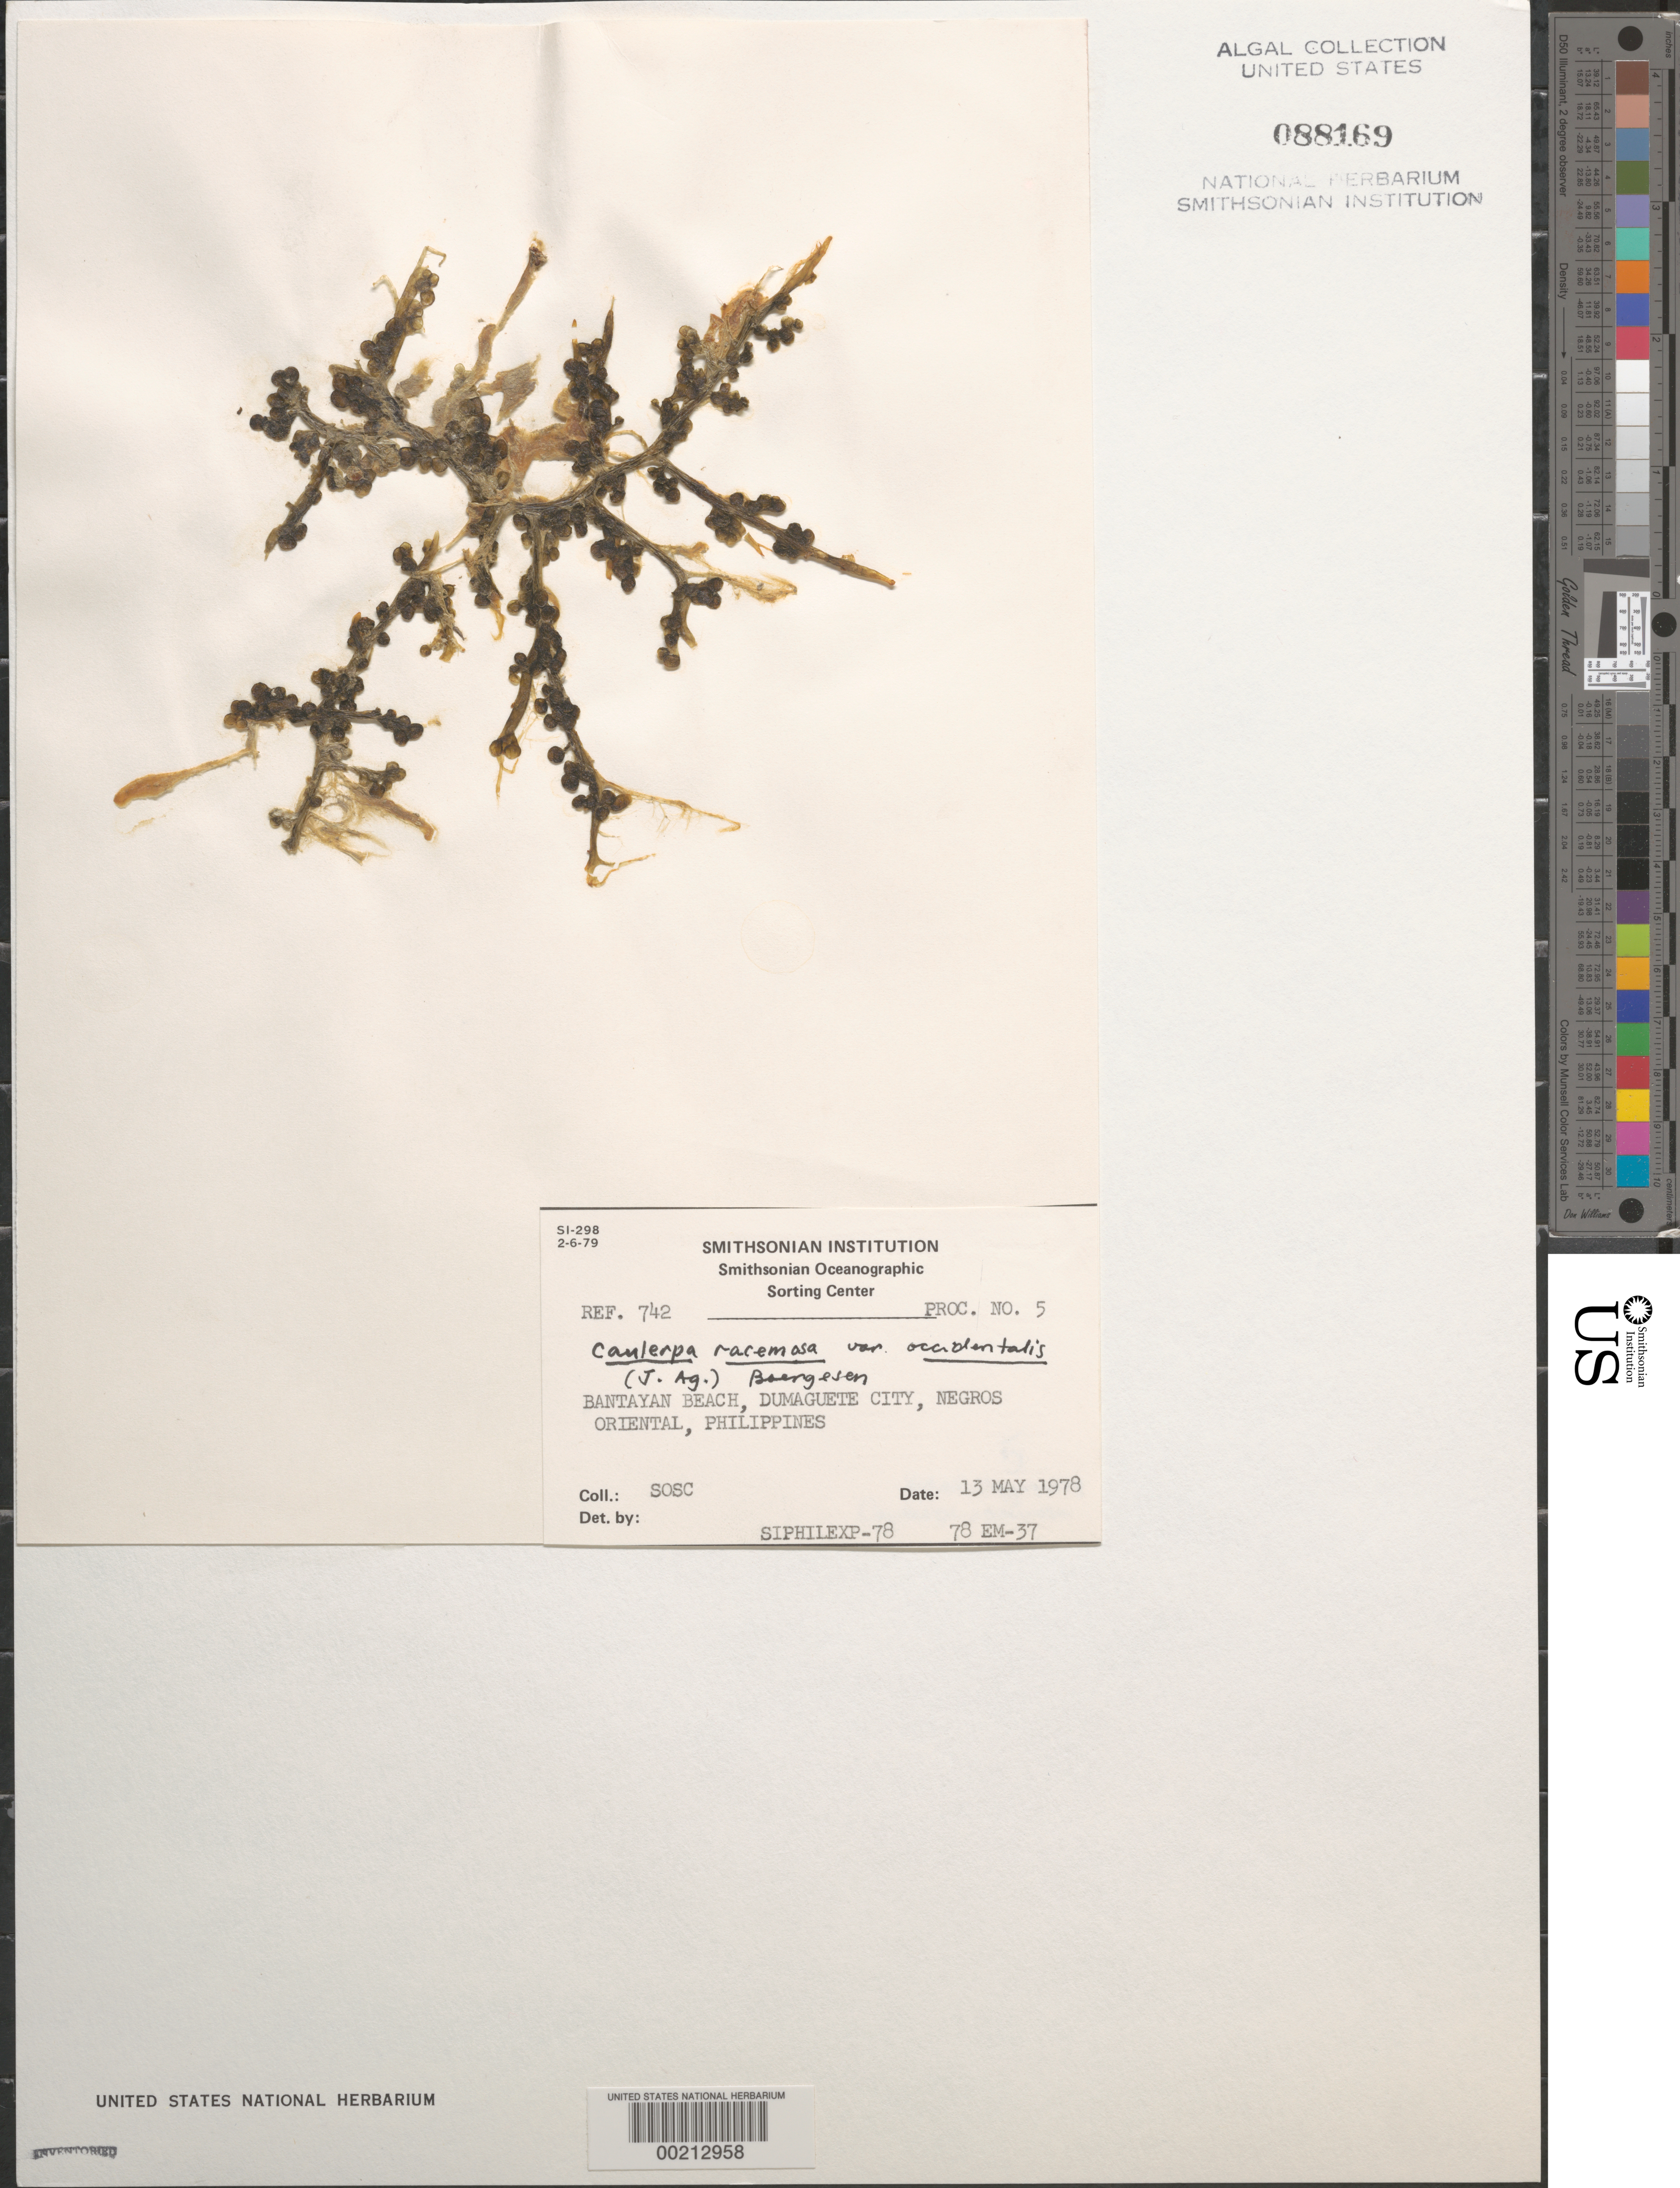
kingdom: Plantae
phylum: Chlorophyta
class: Ulvophyceae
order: Bryopsidales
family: Caulerpaceae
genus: Caulerpa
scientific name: Caulerpa racemosa var. occidentalis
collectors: SOSC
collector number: Station 78 Em-37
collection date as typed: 13 May 1978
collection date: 1978-05-13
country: Philippines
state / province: Central Visayas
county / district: Negros Oriental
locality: Bantayan beach, dumaguete city, negros oriental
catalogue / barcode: US 88169